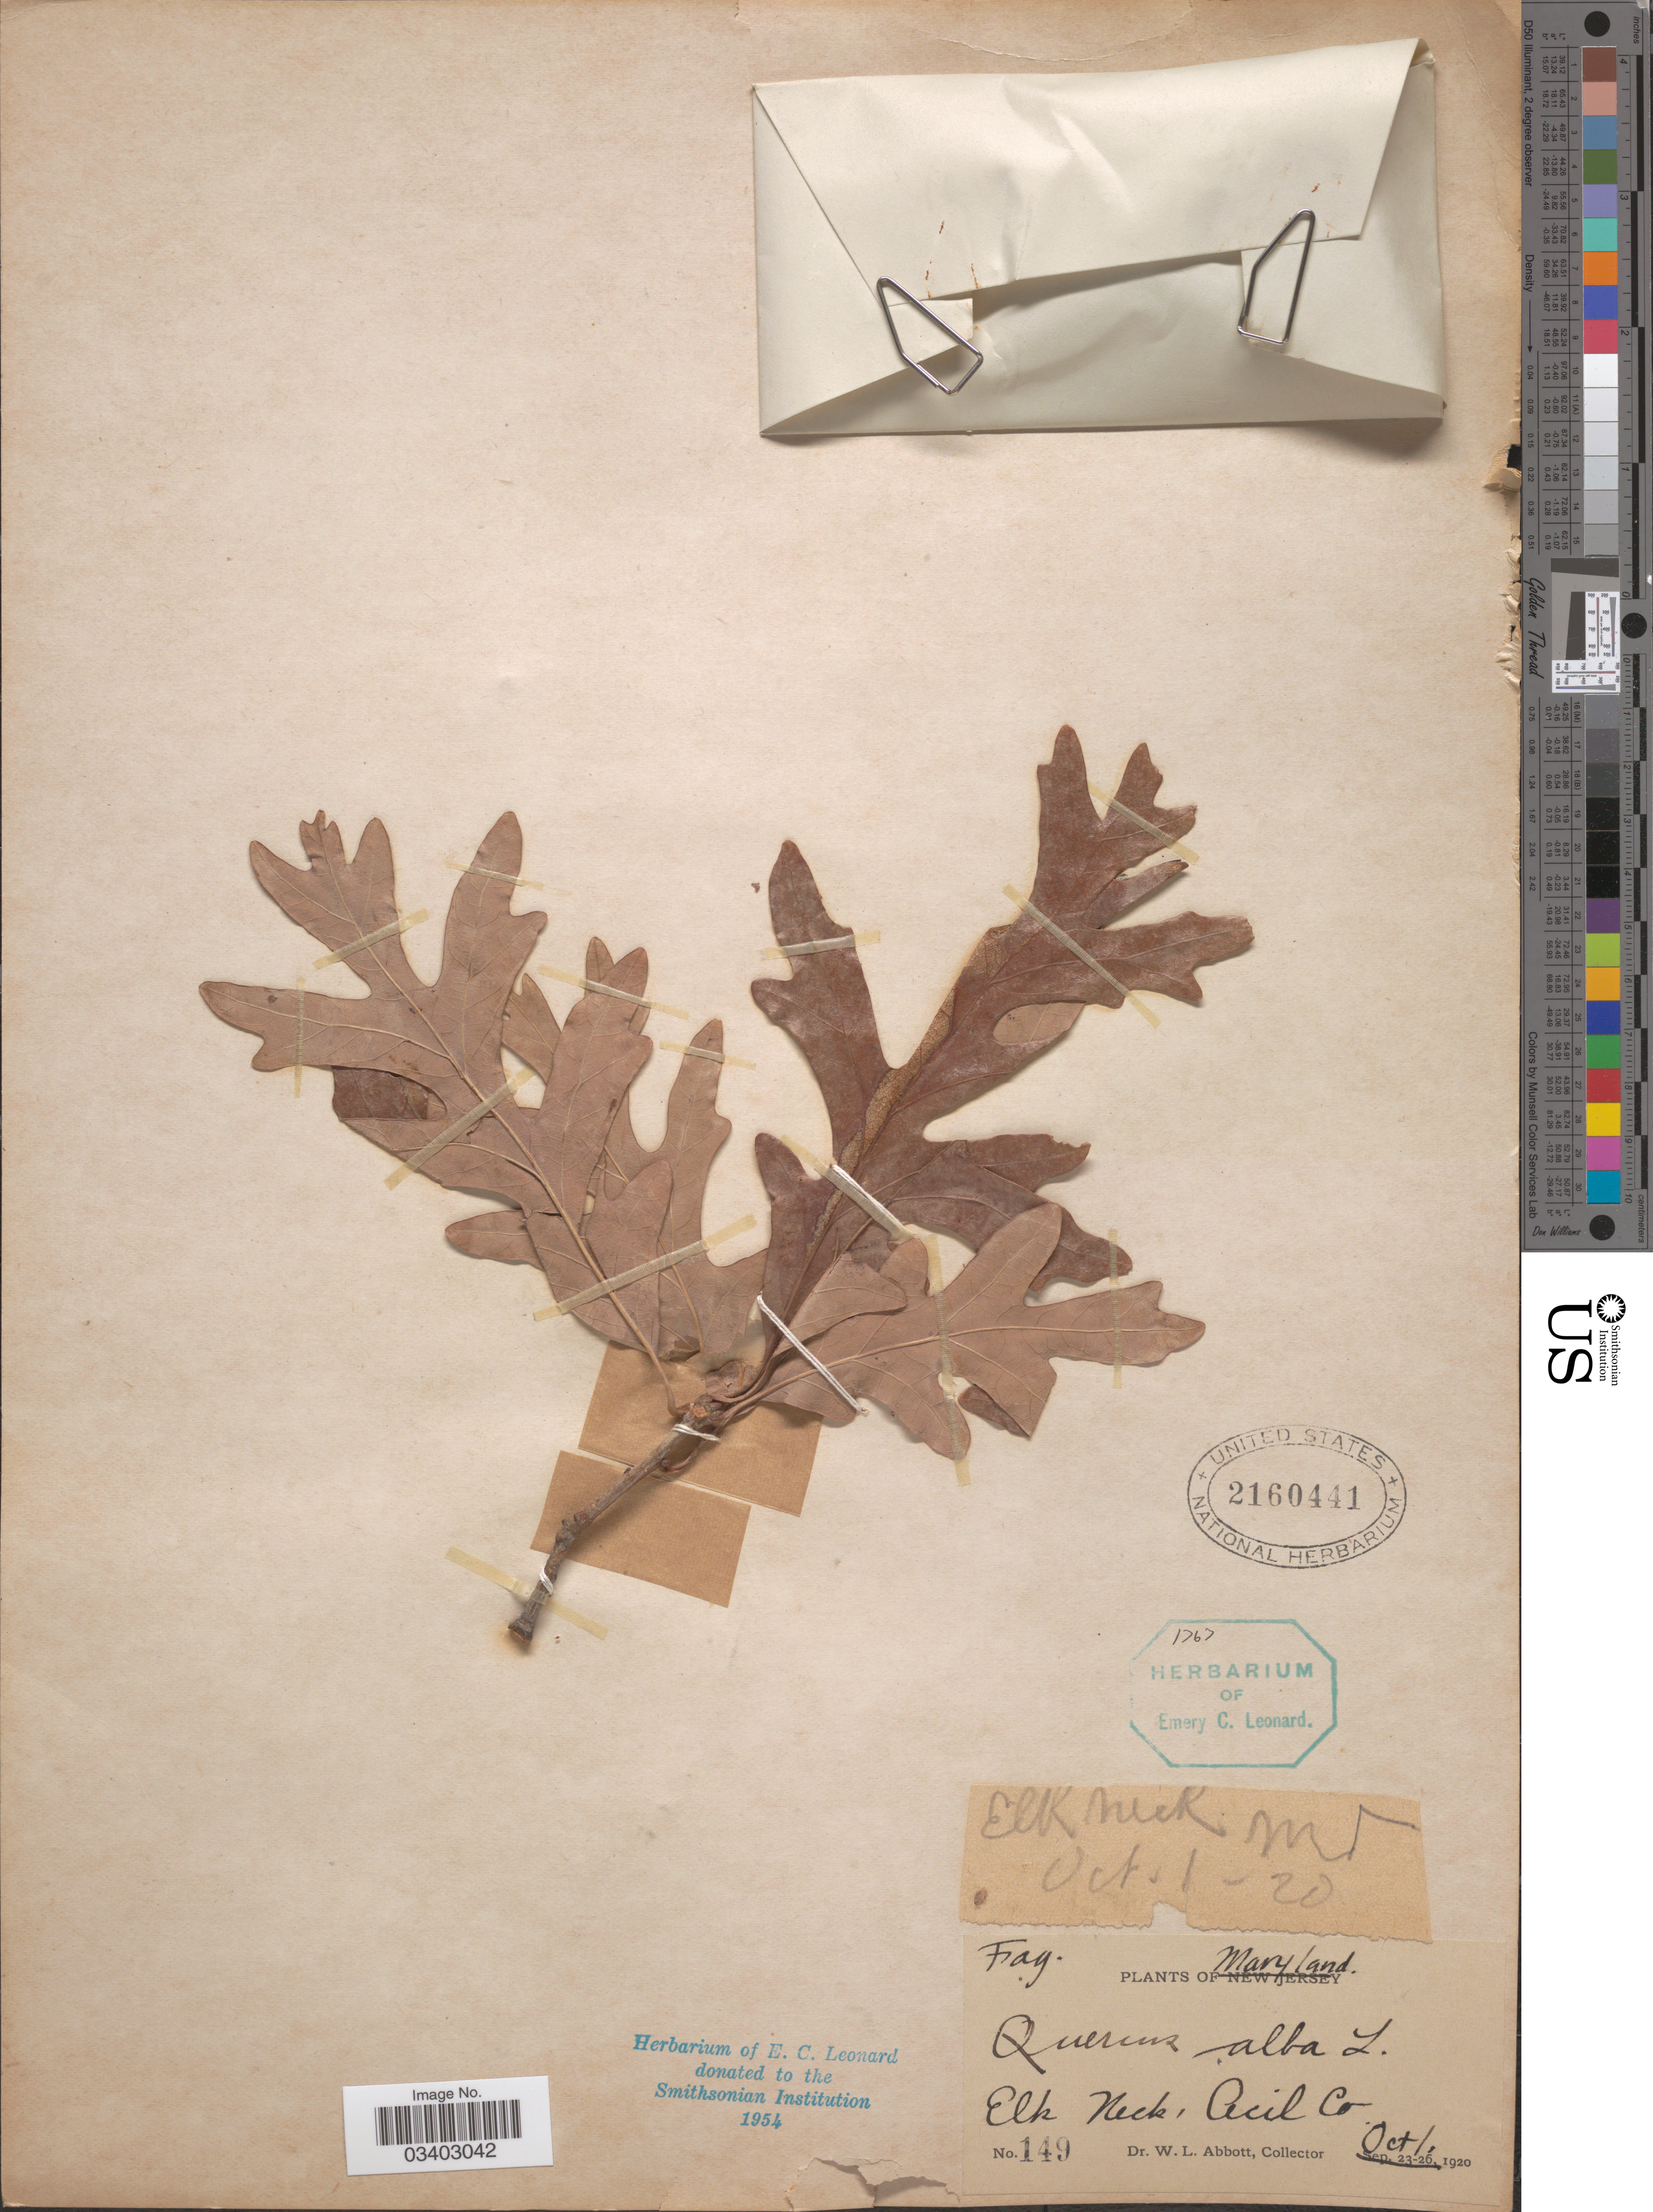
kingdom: Plantae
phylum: Tracheophyta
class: Magnoliopsida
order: Fagales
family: Fagaceae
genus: Quercus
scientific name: Quercus alba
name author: L.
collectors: W. L. Abbott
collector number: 149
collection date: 1920-10-01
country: United States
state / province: Maryland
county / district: Cecil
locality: Elk Neck; Cecil Co.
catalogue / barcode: US 2160441